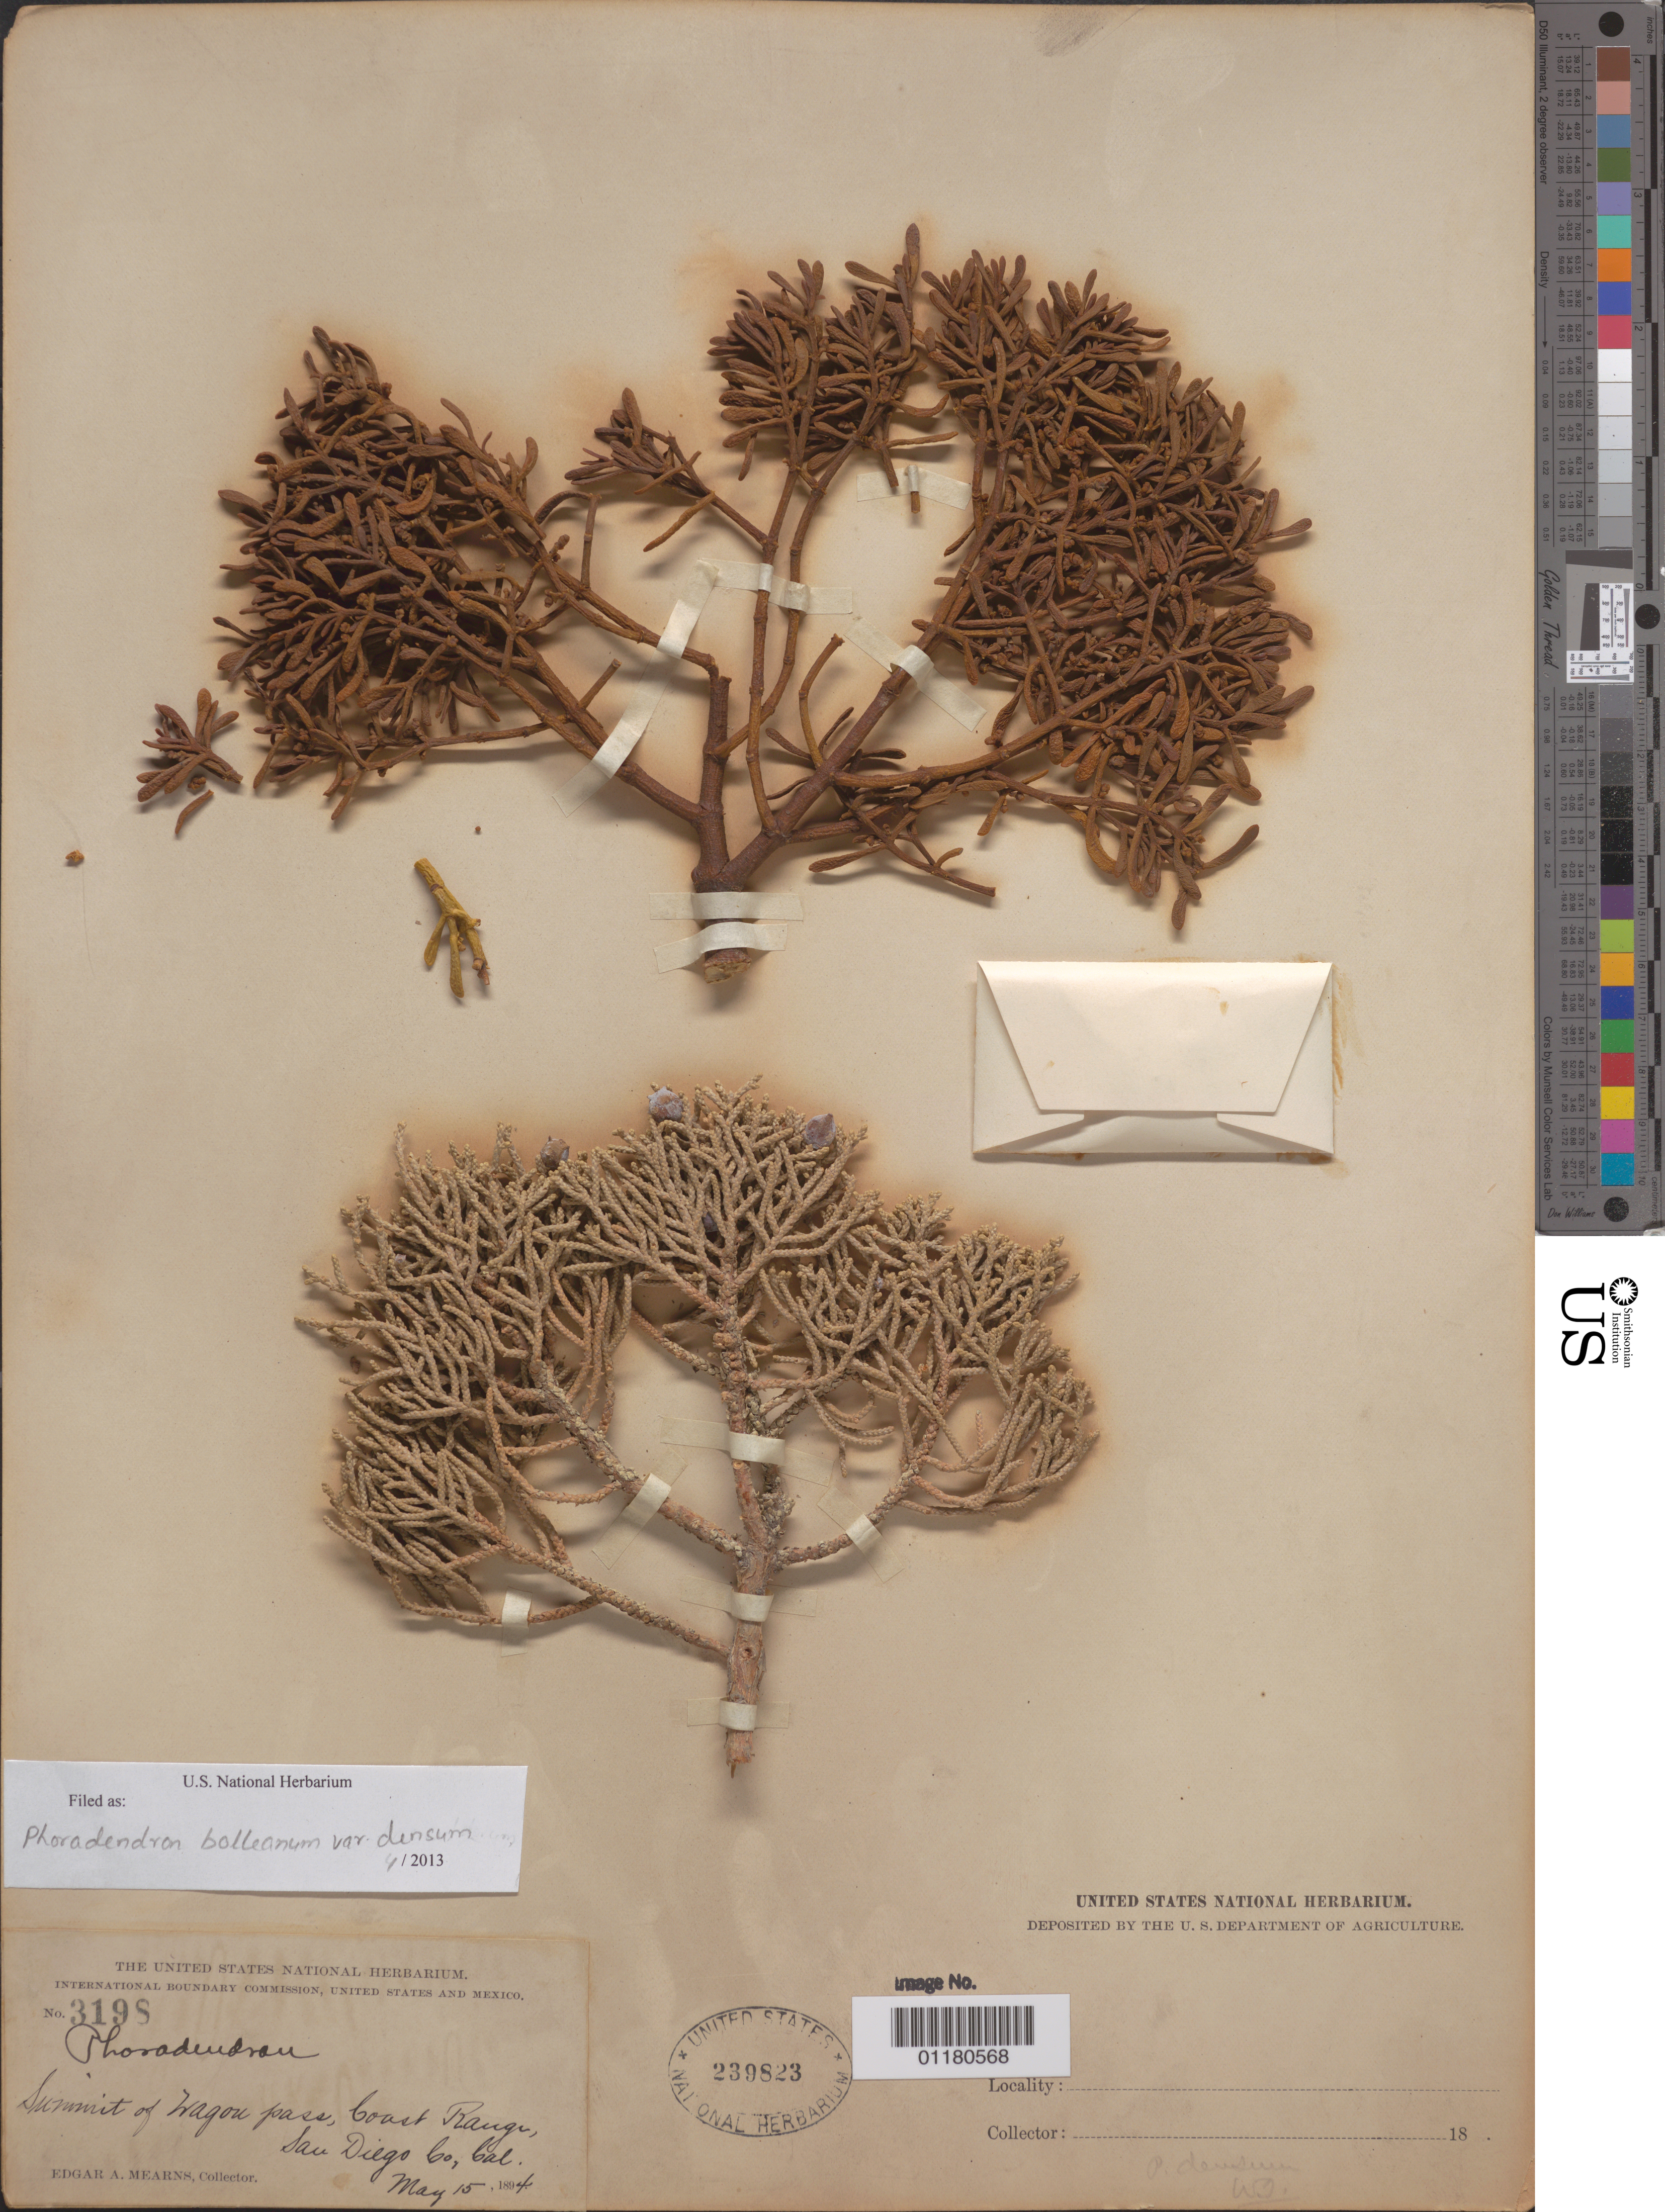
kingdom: Plantae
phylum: Tracheophyta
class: Magnoliopsida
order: Santalales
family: Viscaceae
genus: Phoradendron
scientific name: Phoradendron bolleanum var. densum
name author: (Torr. ex Trel.) Fosberg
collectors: E. A. Mearns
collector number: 3198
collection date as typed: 15 May 1894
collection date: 1894-05-15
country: United States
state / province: California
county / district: San Diego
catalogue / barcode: US 239823